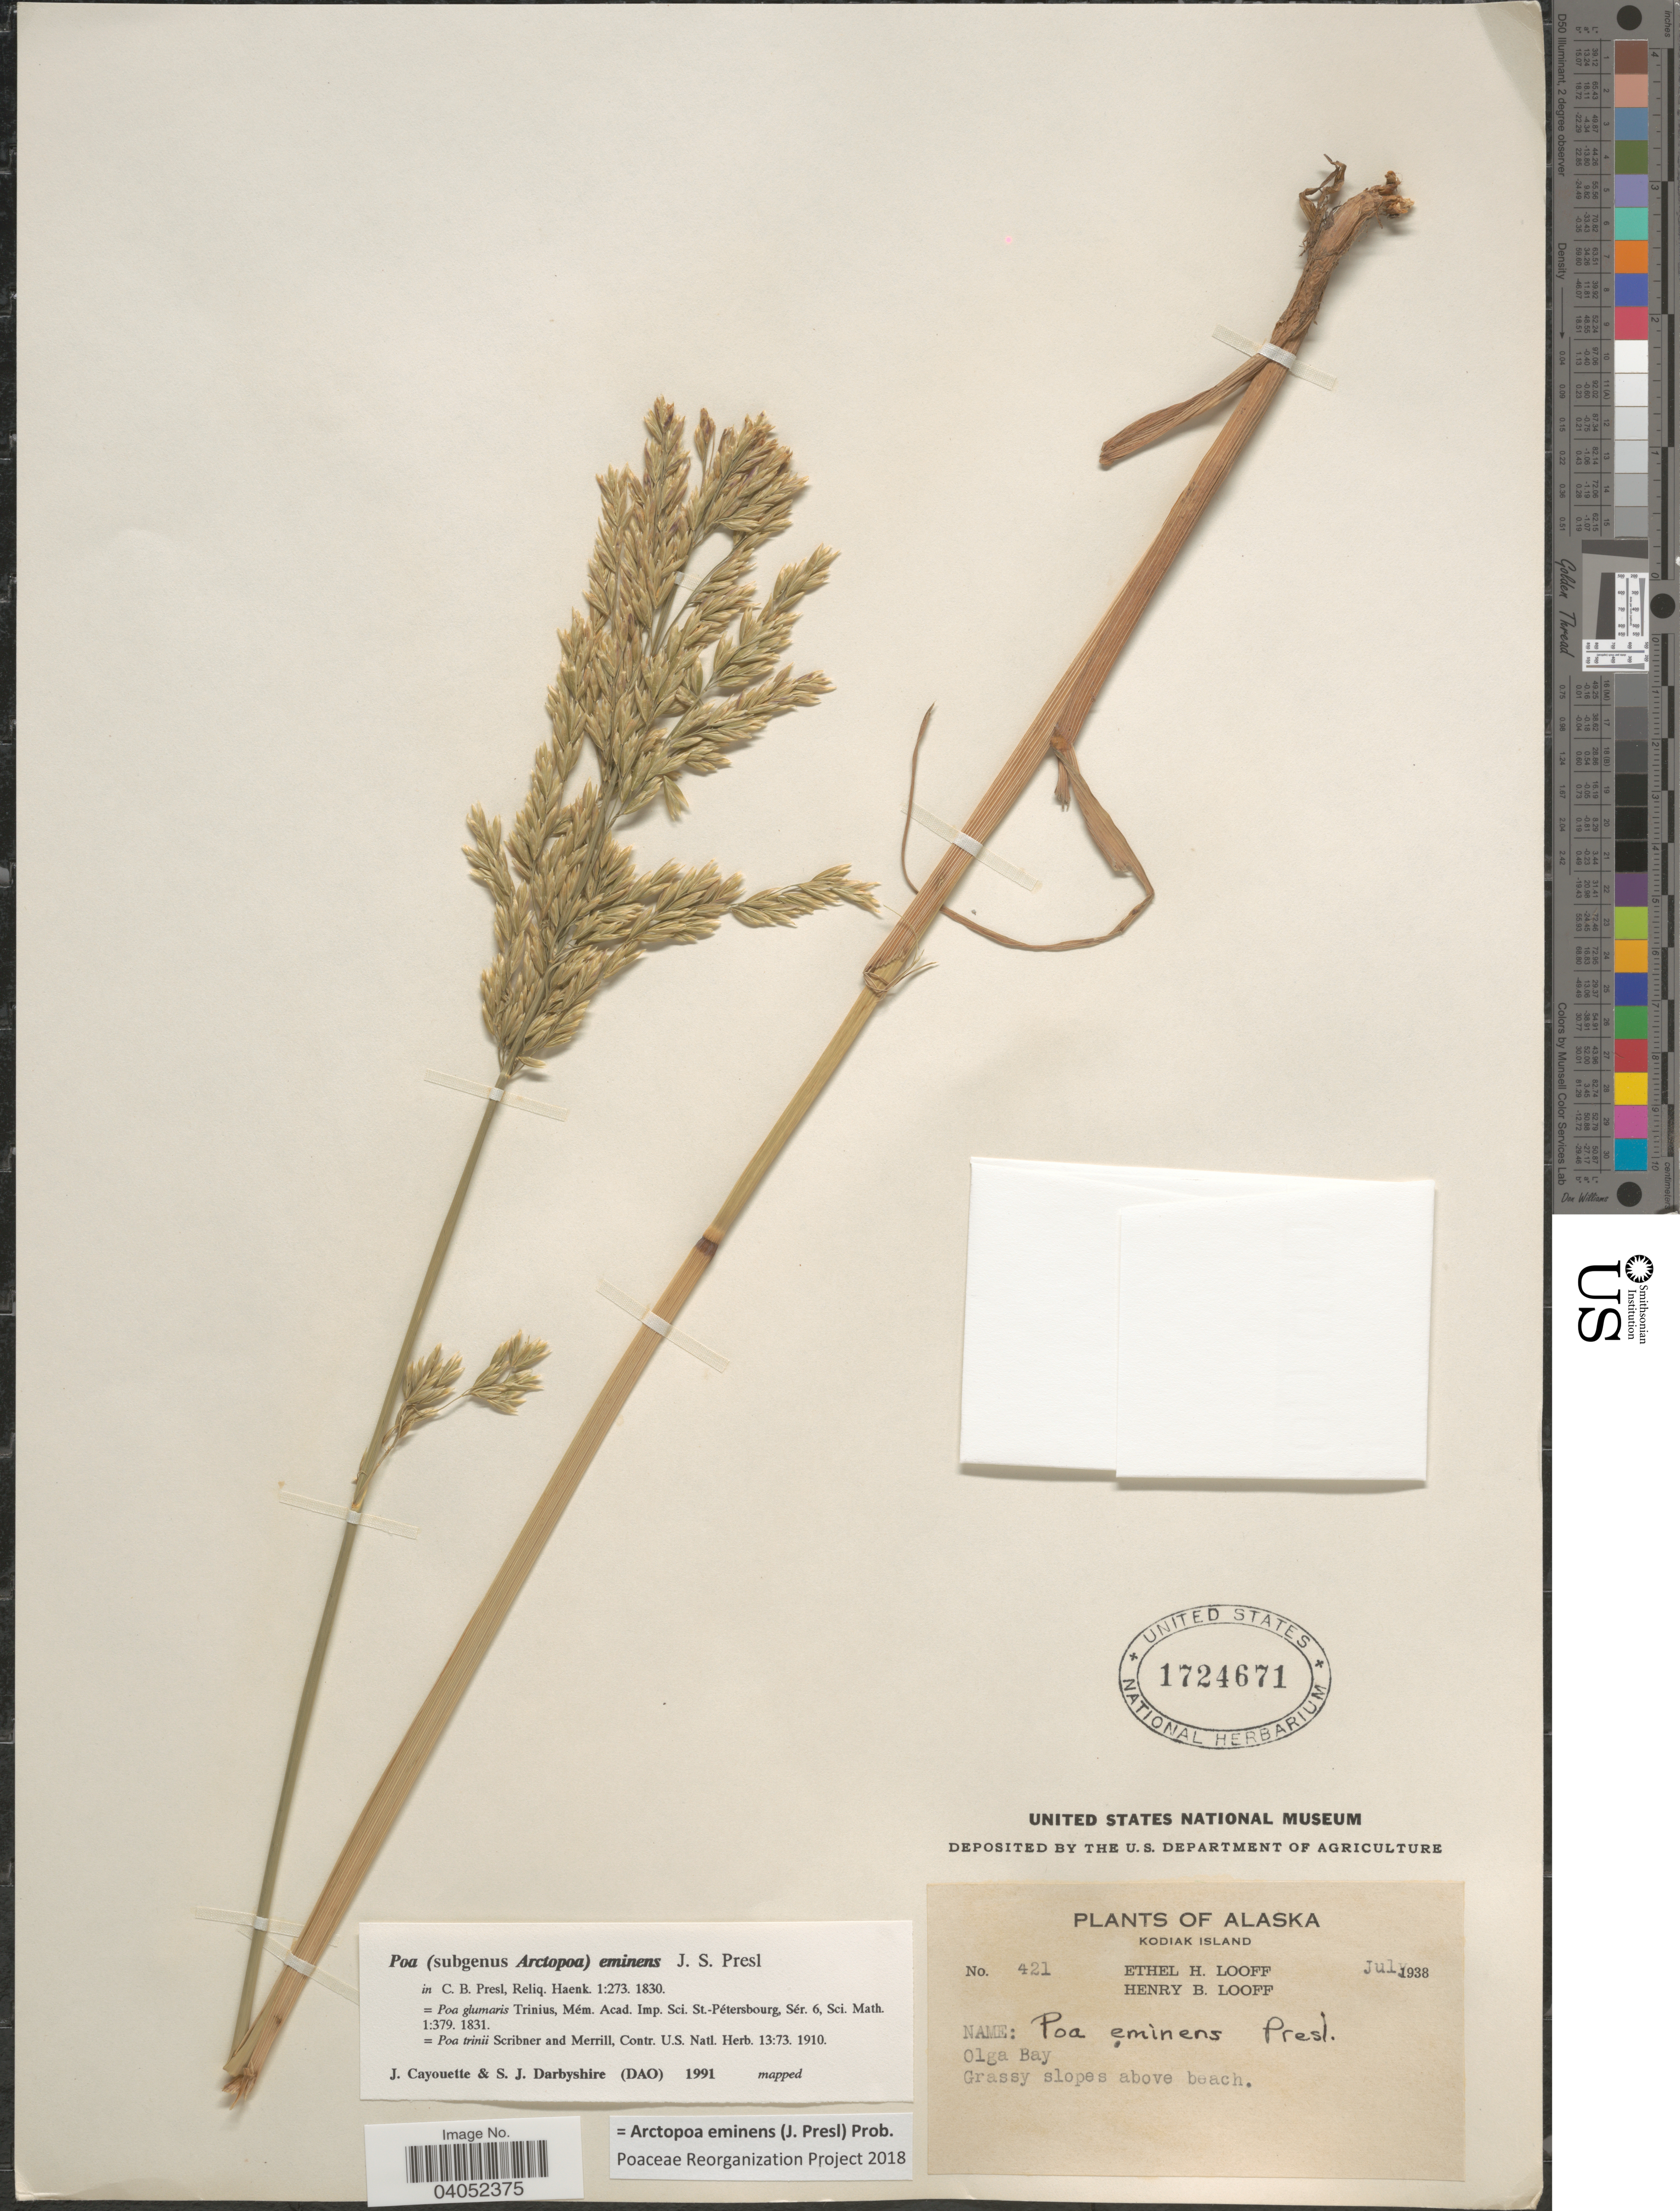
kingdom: Plantae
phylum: Tracheophyta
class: Liliopsida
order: Poales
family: Poaceae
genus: Arctopoa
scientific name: Arctopoa eminens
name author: (J. Presl) Prob.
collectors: E. Looff & H. Looff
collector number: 421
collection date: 1938-07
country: United States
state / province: Alaska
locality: Kodiak Island. Olga Bay.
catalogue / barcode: US 1724671